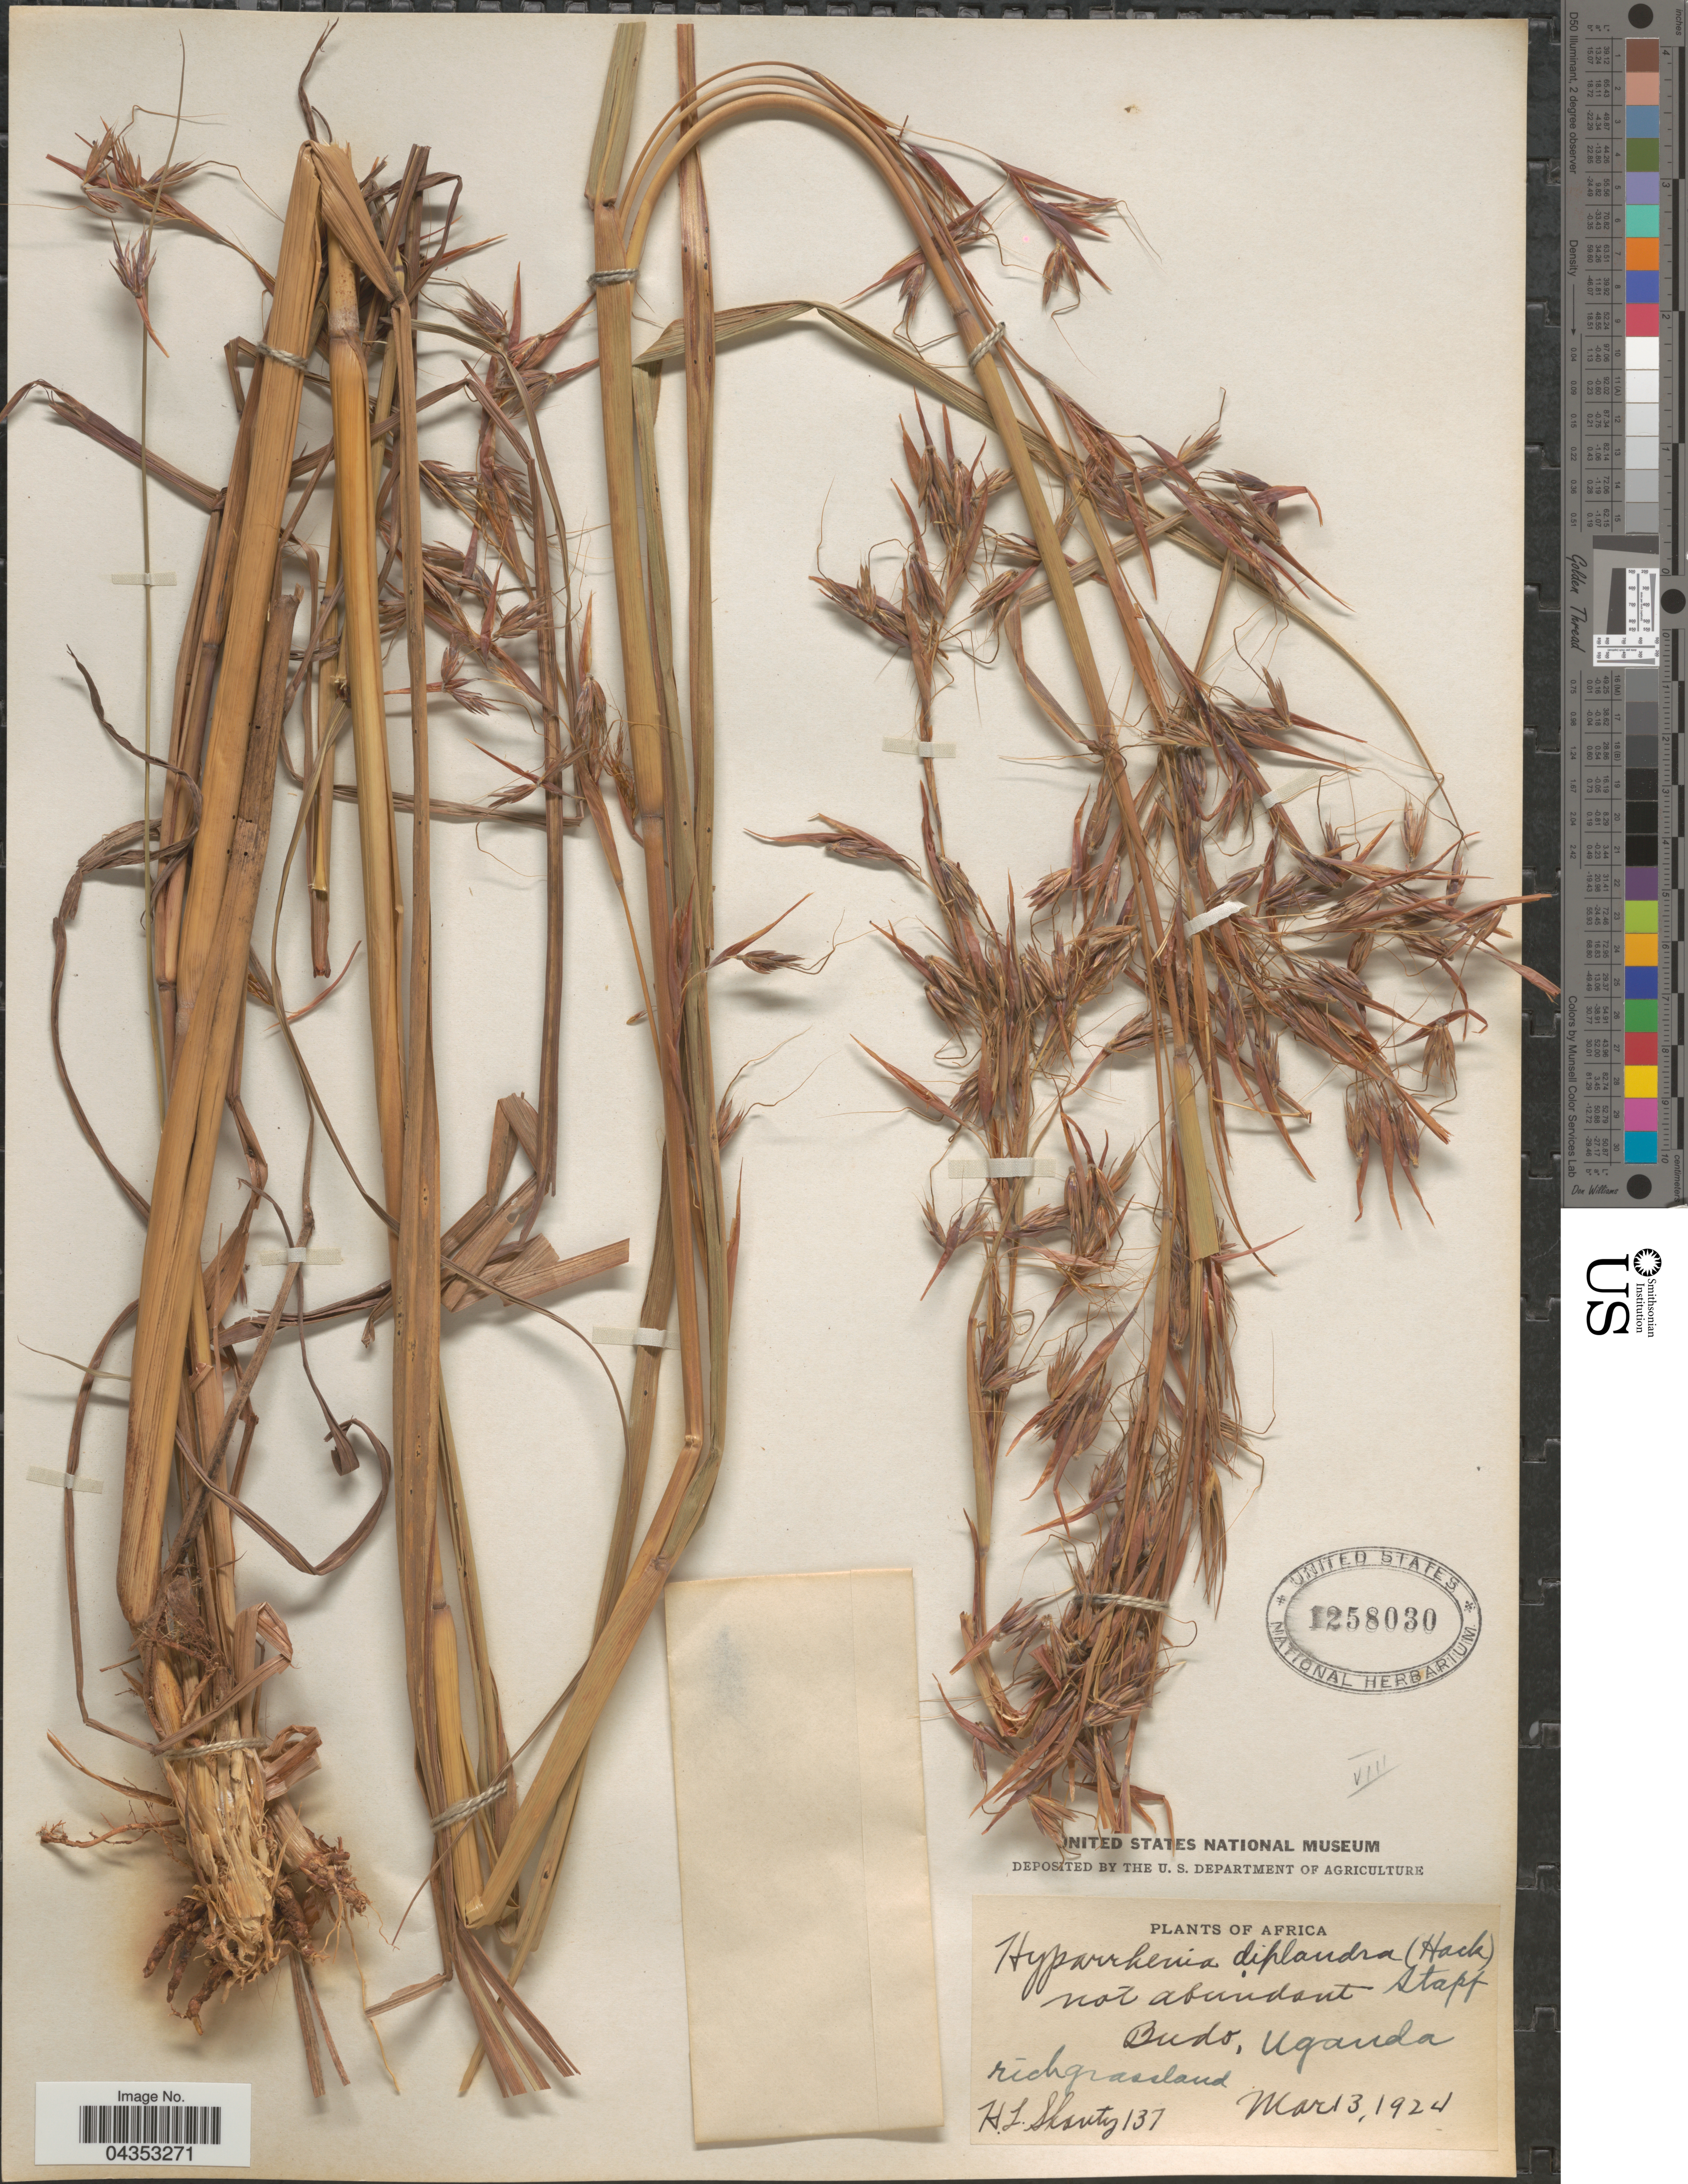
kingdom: Plantae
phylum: Tracheophyta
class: Liliopsida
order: Poales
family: Poaceae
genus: Hyparrhenia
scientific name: Hyparrhenia diplandra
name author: (Hack.) Stapf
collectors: H. Shantz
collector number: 137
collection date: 1924-03-13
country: Uganda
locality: Budo.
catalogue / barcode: US 1258030